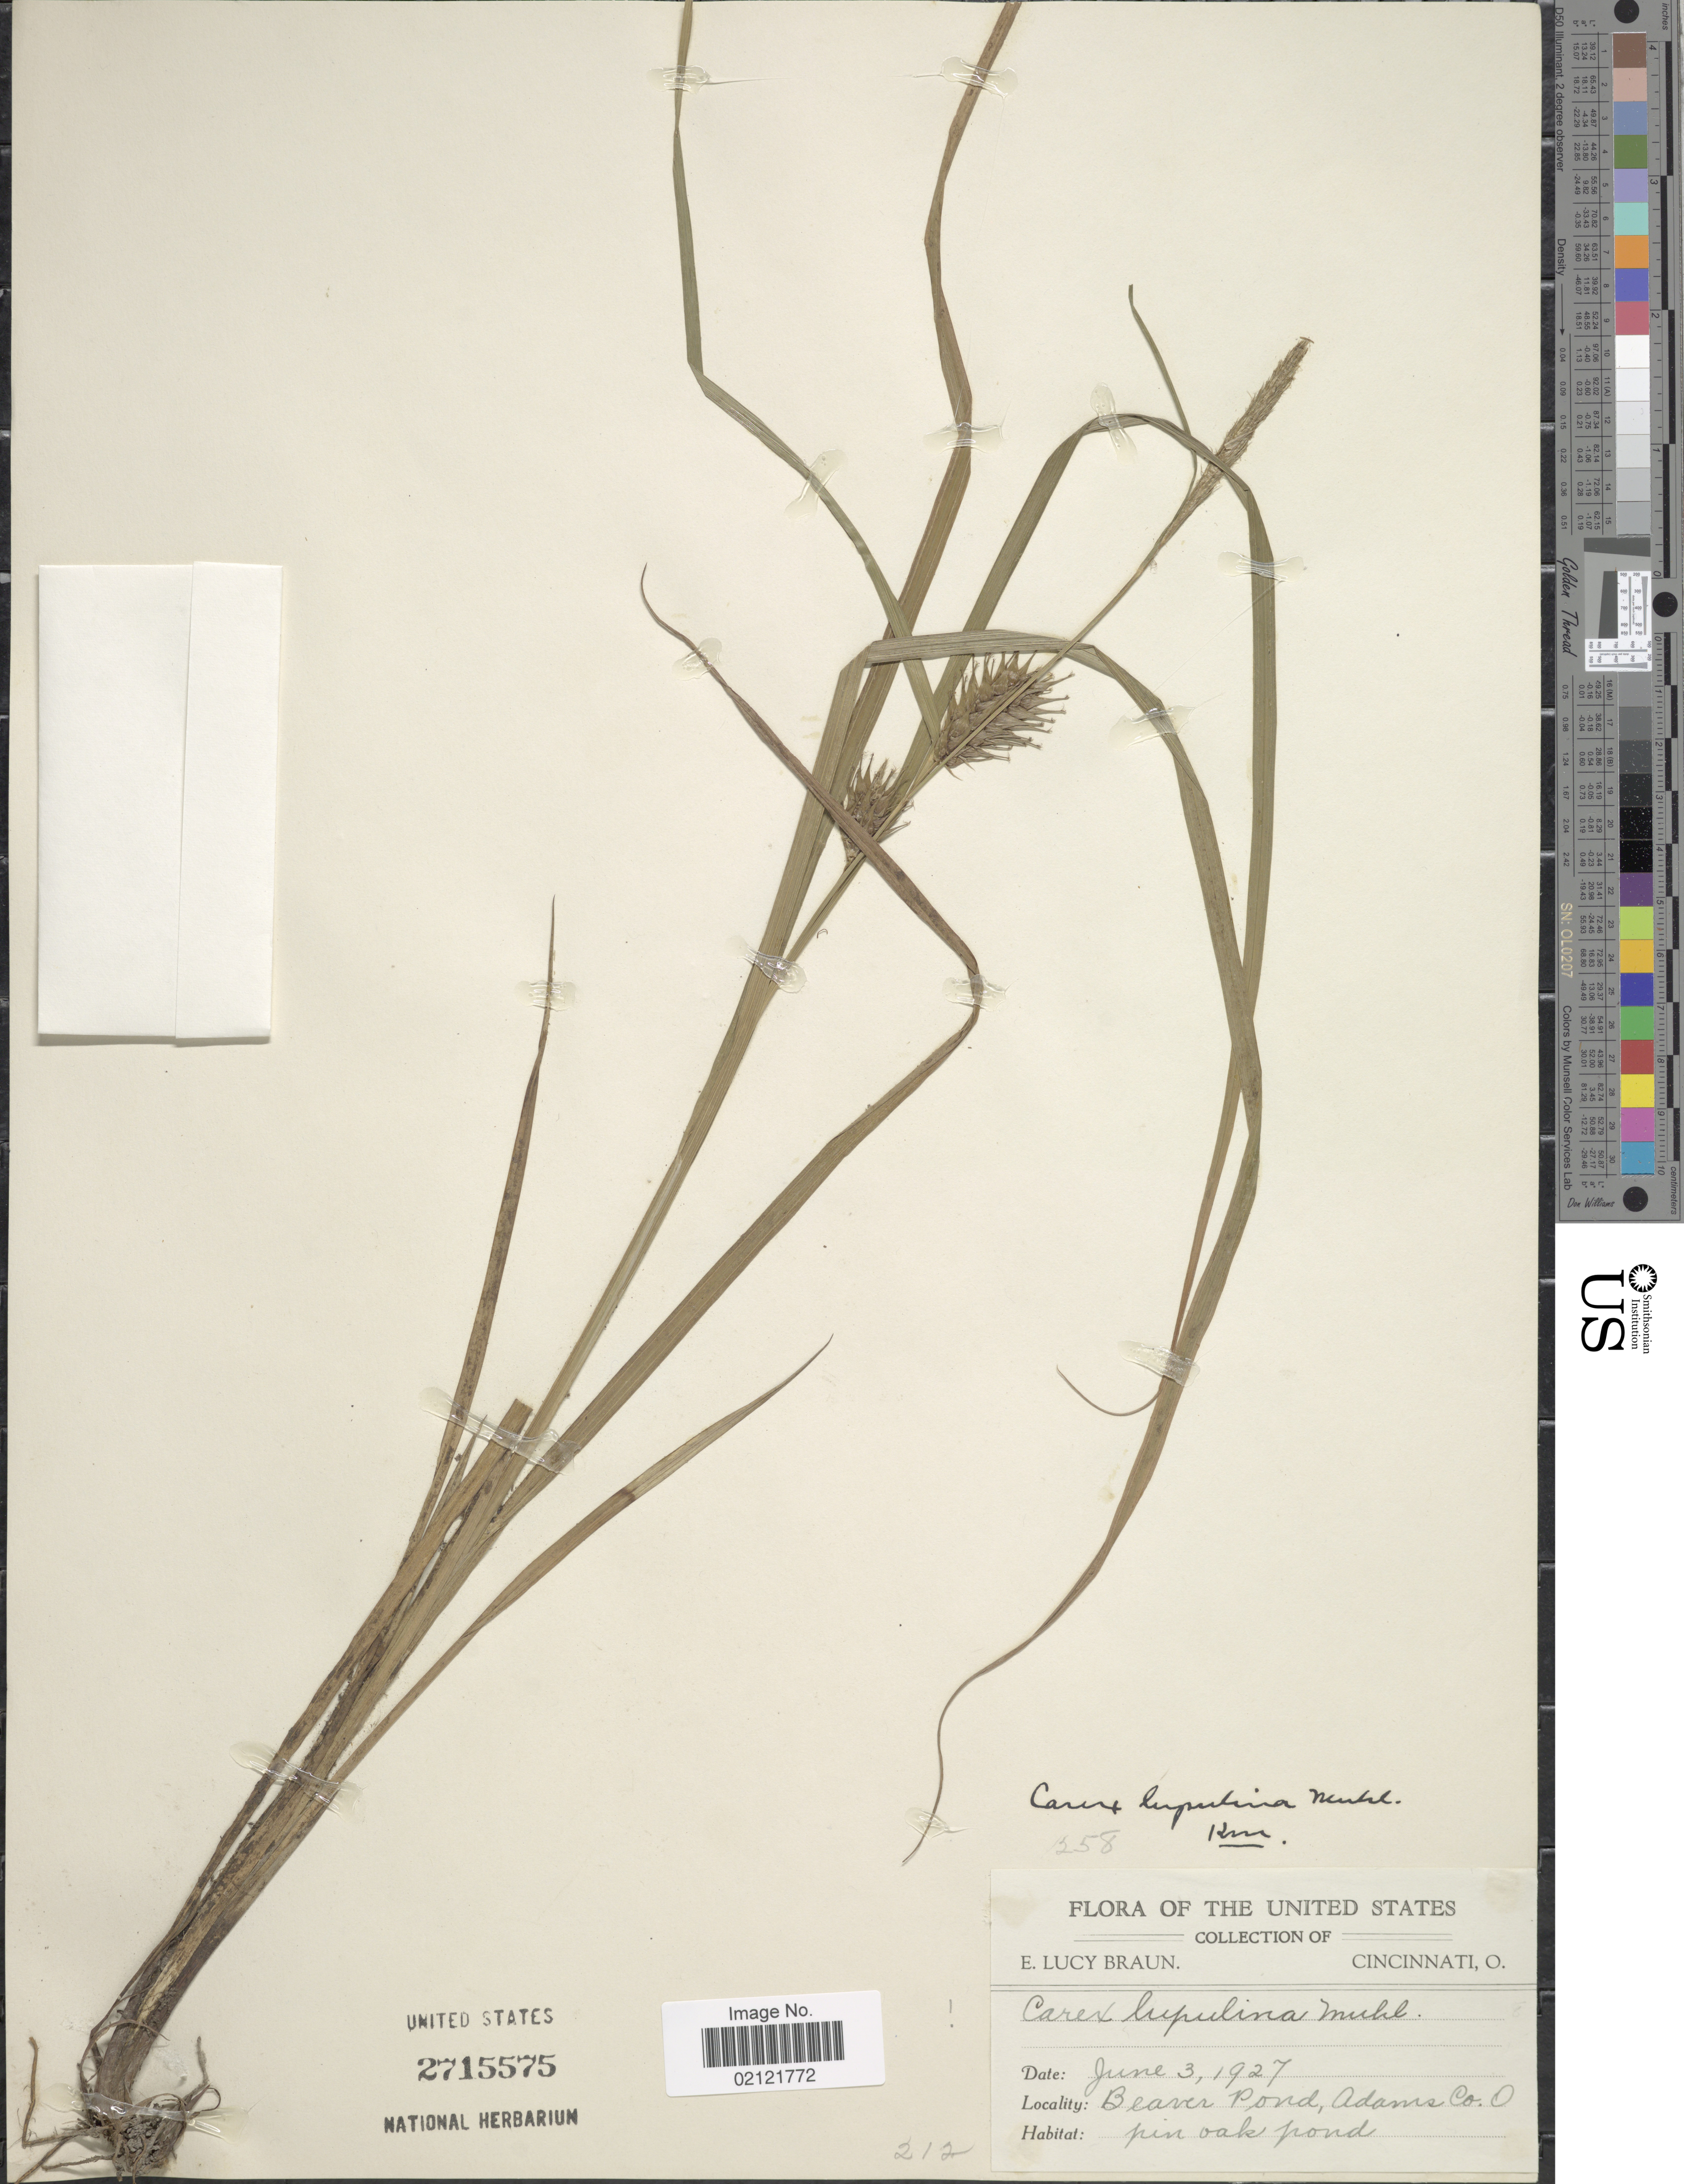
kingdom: Plantae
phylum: Tracheophyta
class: Liliopsida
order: Poales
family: Cyperaceae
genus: Carex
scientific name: Carex lupulina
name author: Muhl. ex Willd.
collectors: E. L. Braun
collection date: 1927-06-03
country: United States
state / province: Ohio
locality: Beaver Pond, Adams Co.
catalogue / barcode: US 2715575